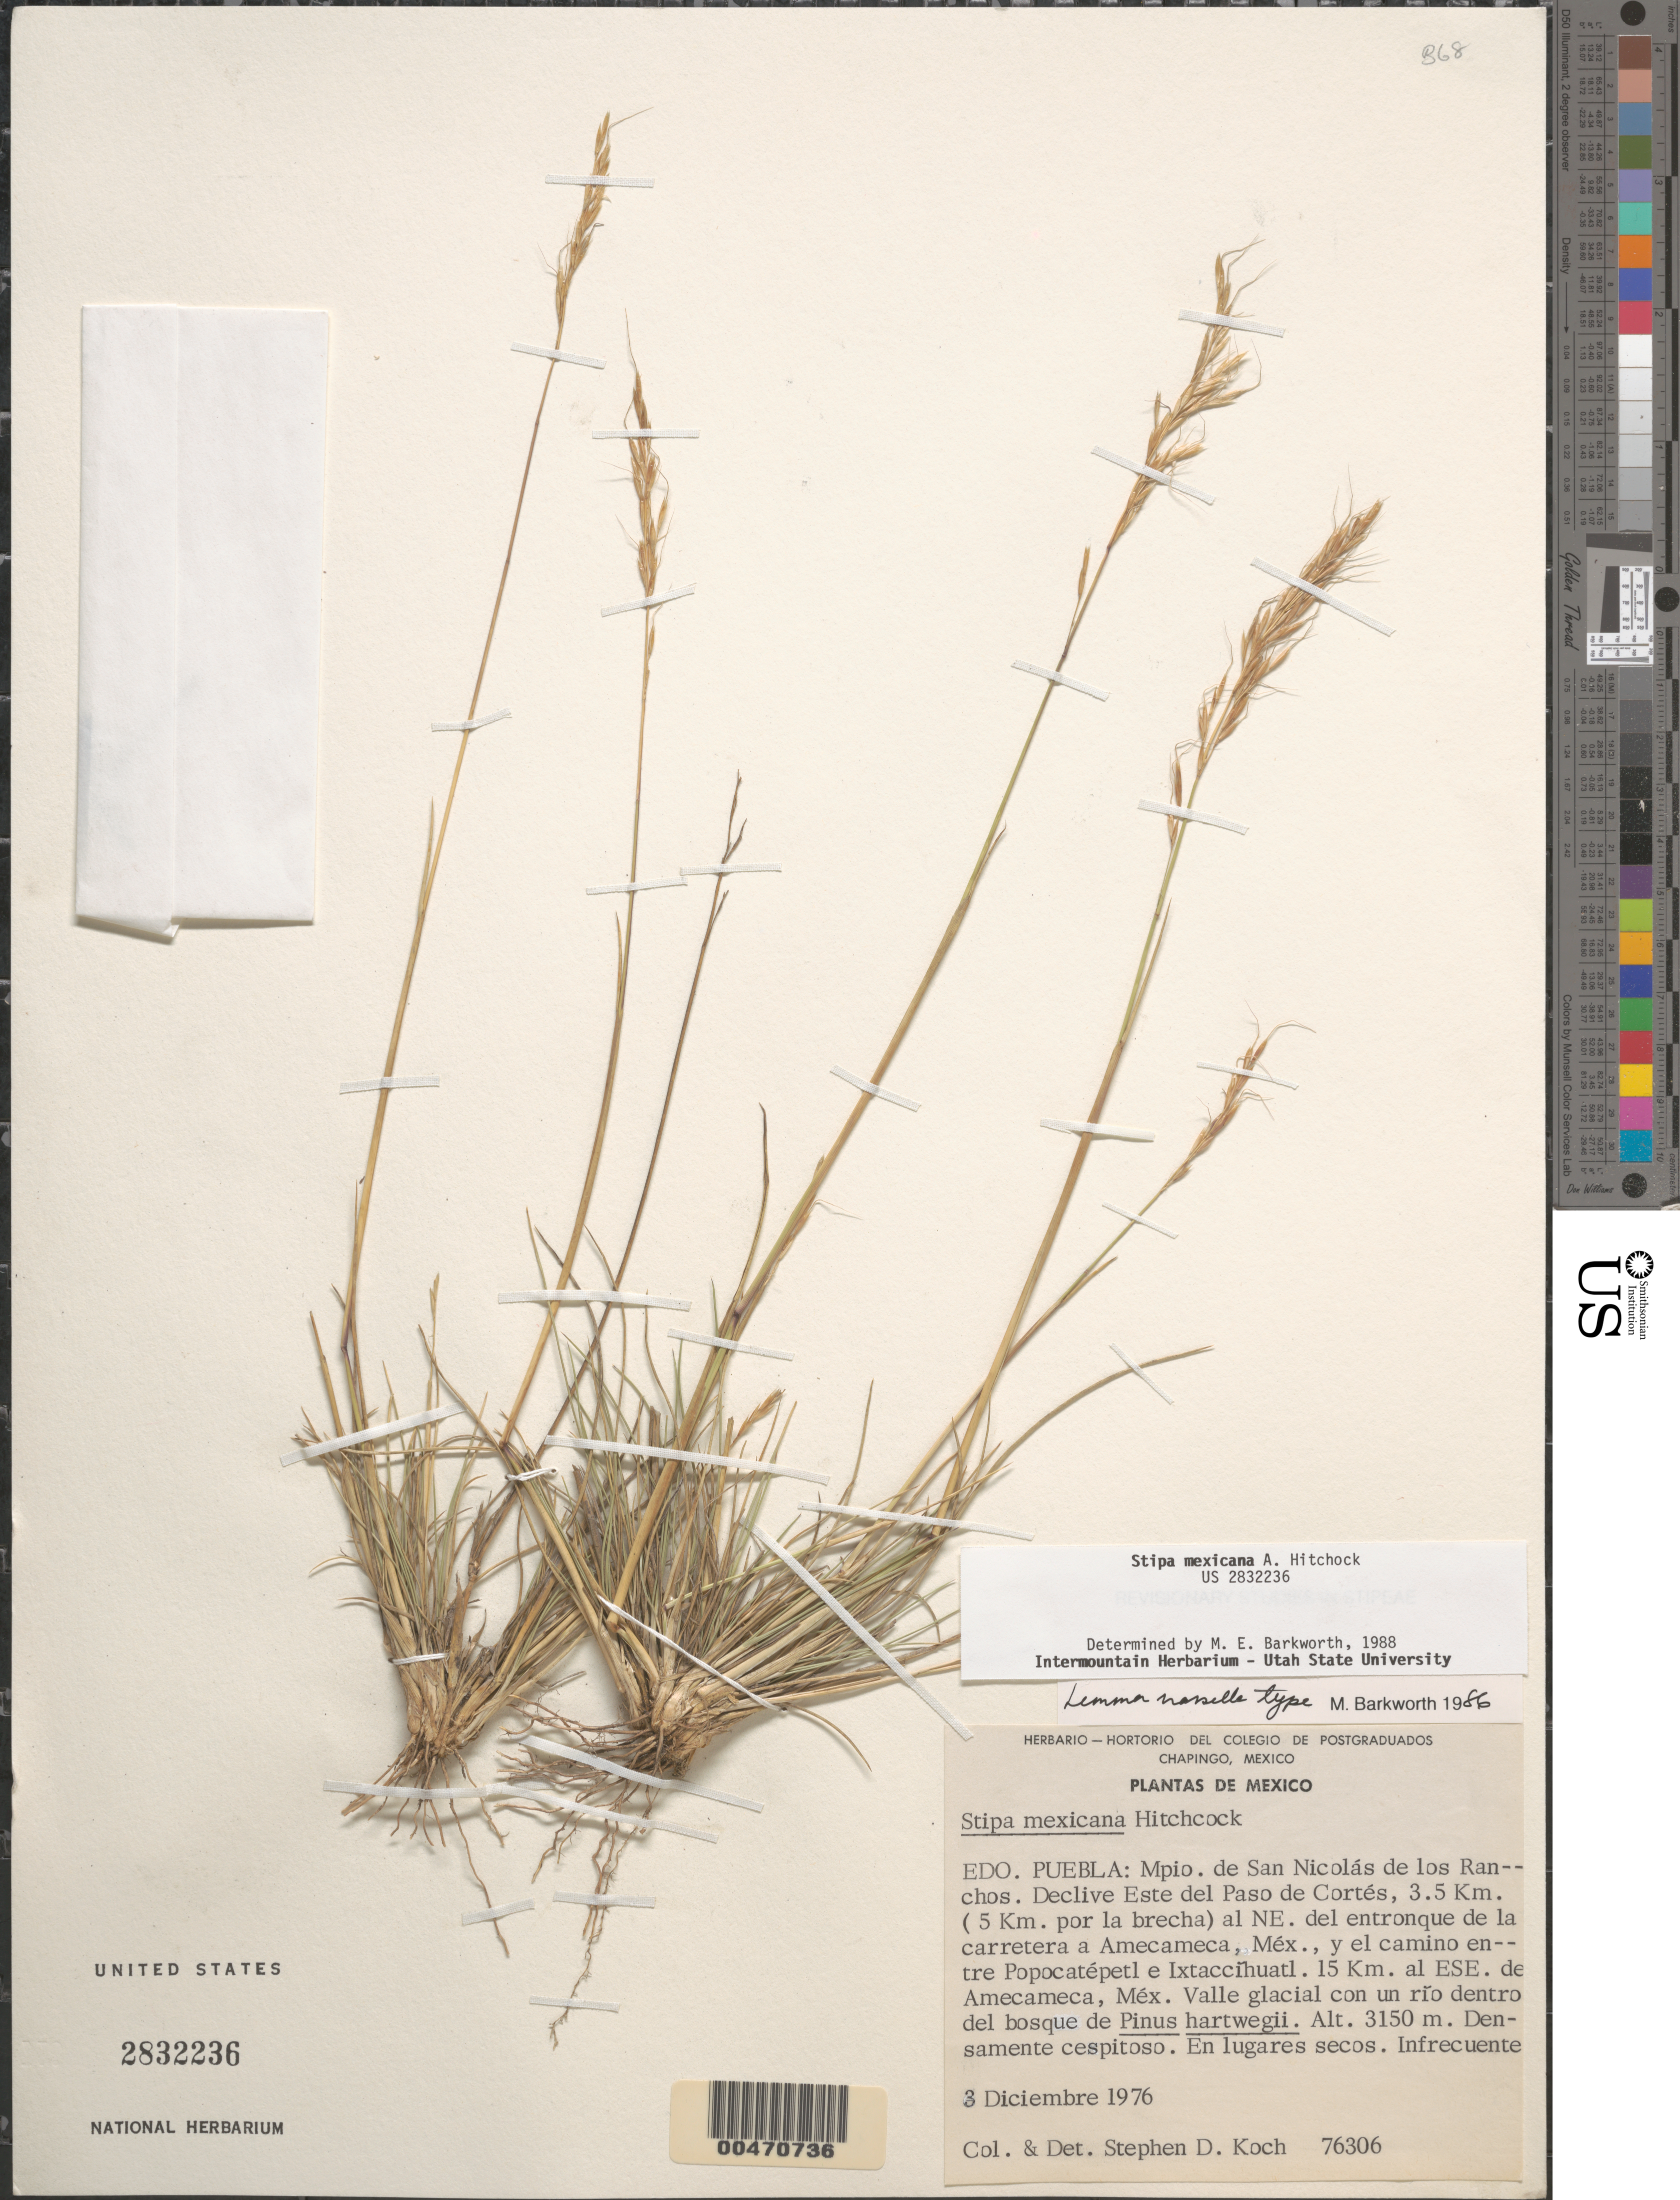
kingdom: Plantae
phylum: Tracheophyta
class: Liliopsida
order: Poales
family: Poaceae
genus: Stipa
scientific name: Stipa mexicana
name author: Hitchc.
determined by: Barkworth, M. E.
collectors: S. D. Koch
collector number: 76306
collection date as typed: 3 Dec 1976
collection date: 1976-12-03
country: Mexico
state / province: Puebla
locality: San Nicolás de los Ranchos Mun, E of Paso de Cortés, 3.5 km NE of jct of the hwy to Amecameca & the rd between Popocatépetl &...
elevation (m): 3150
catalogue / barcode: US 2832236